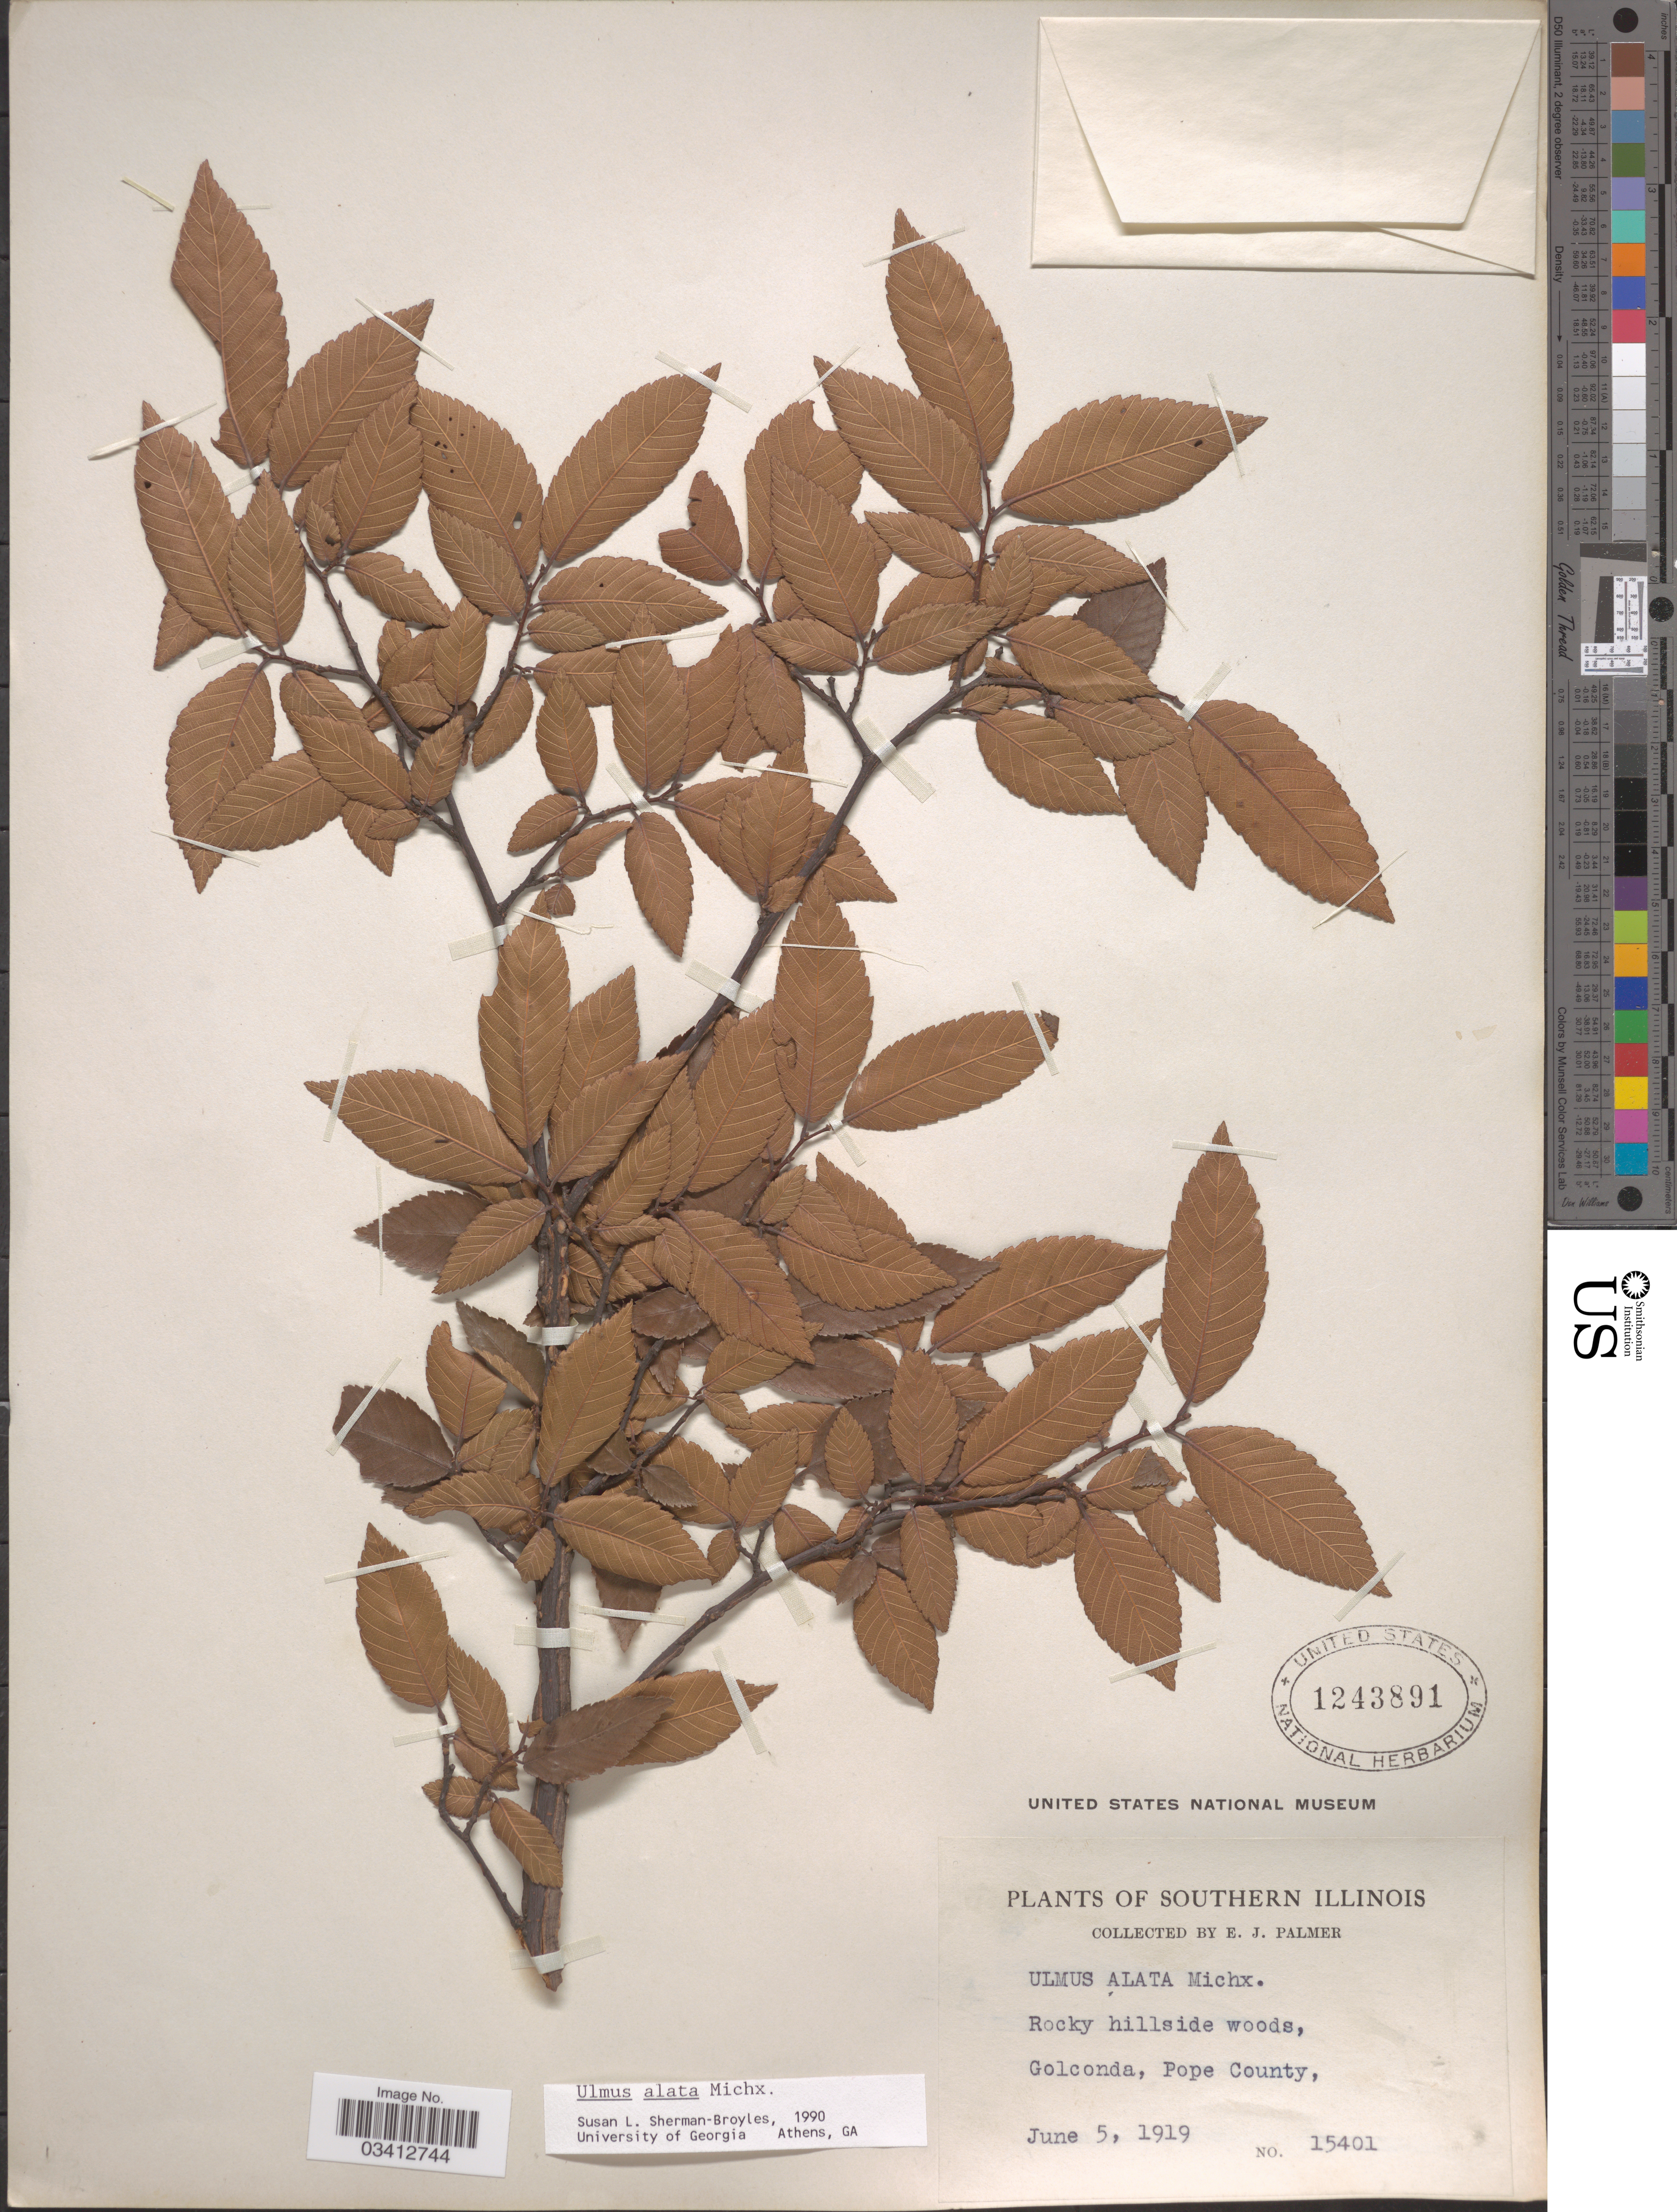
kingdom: Plantae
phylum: Tracheophyta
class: Magnoliopsida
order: Rosales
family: Ulmaceae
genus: Ulmus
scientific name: Ulmus alata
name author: Michx.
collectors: E. J. Palmer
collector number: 15401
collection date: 1919-06-05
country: United States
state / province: Illinois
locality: Southern Illinois. Rocky hillside woods, Golconda, Pope County.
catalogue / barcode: US 1243891